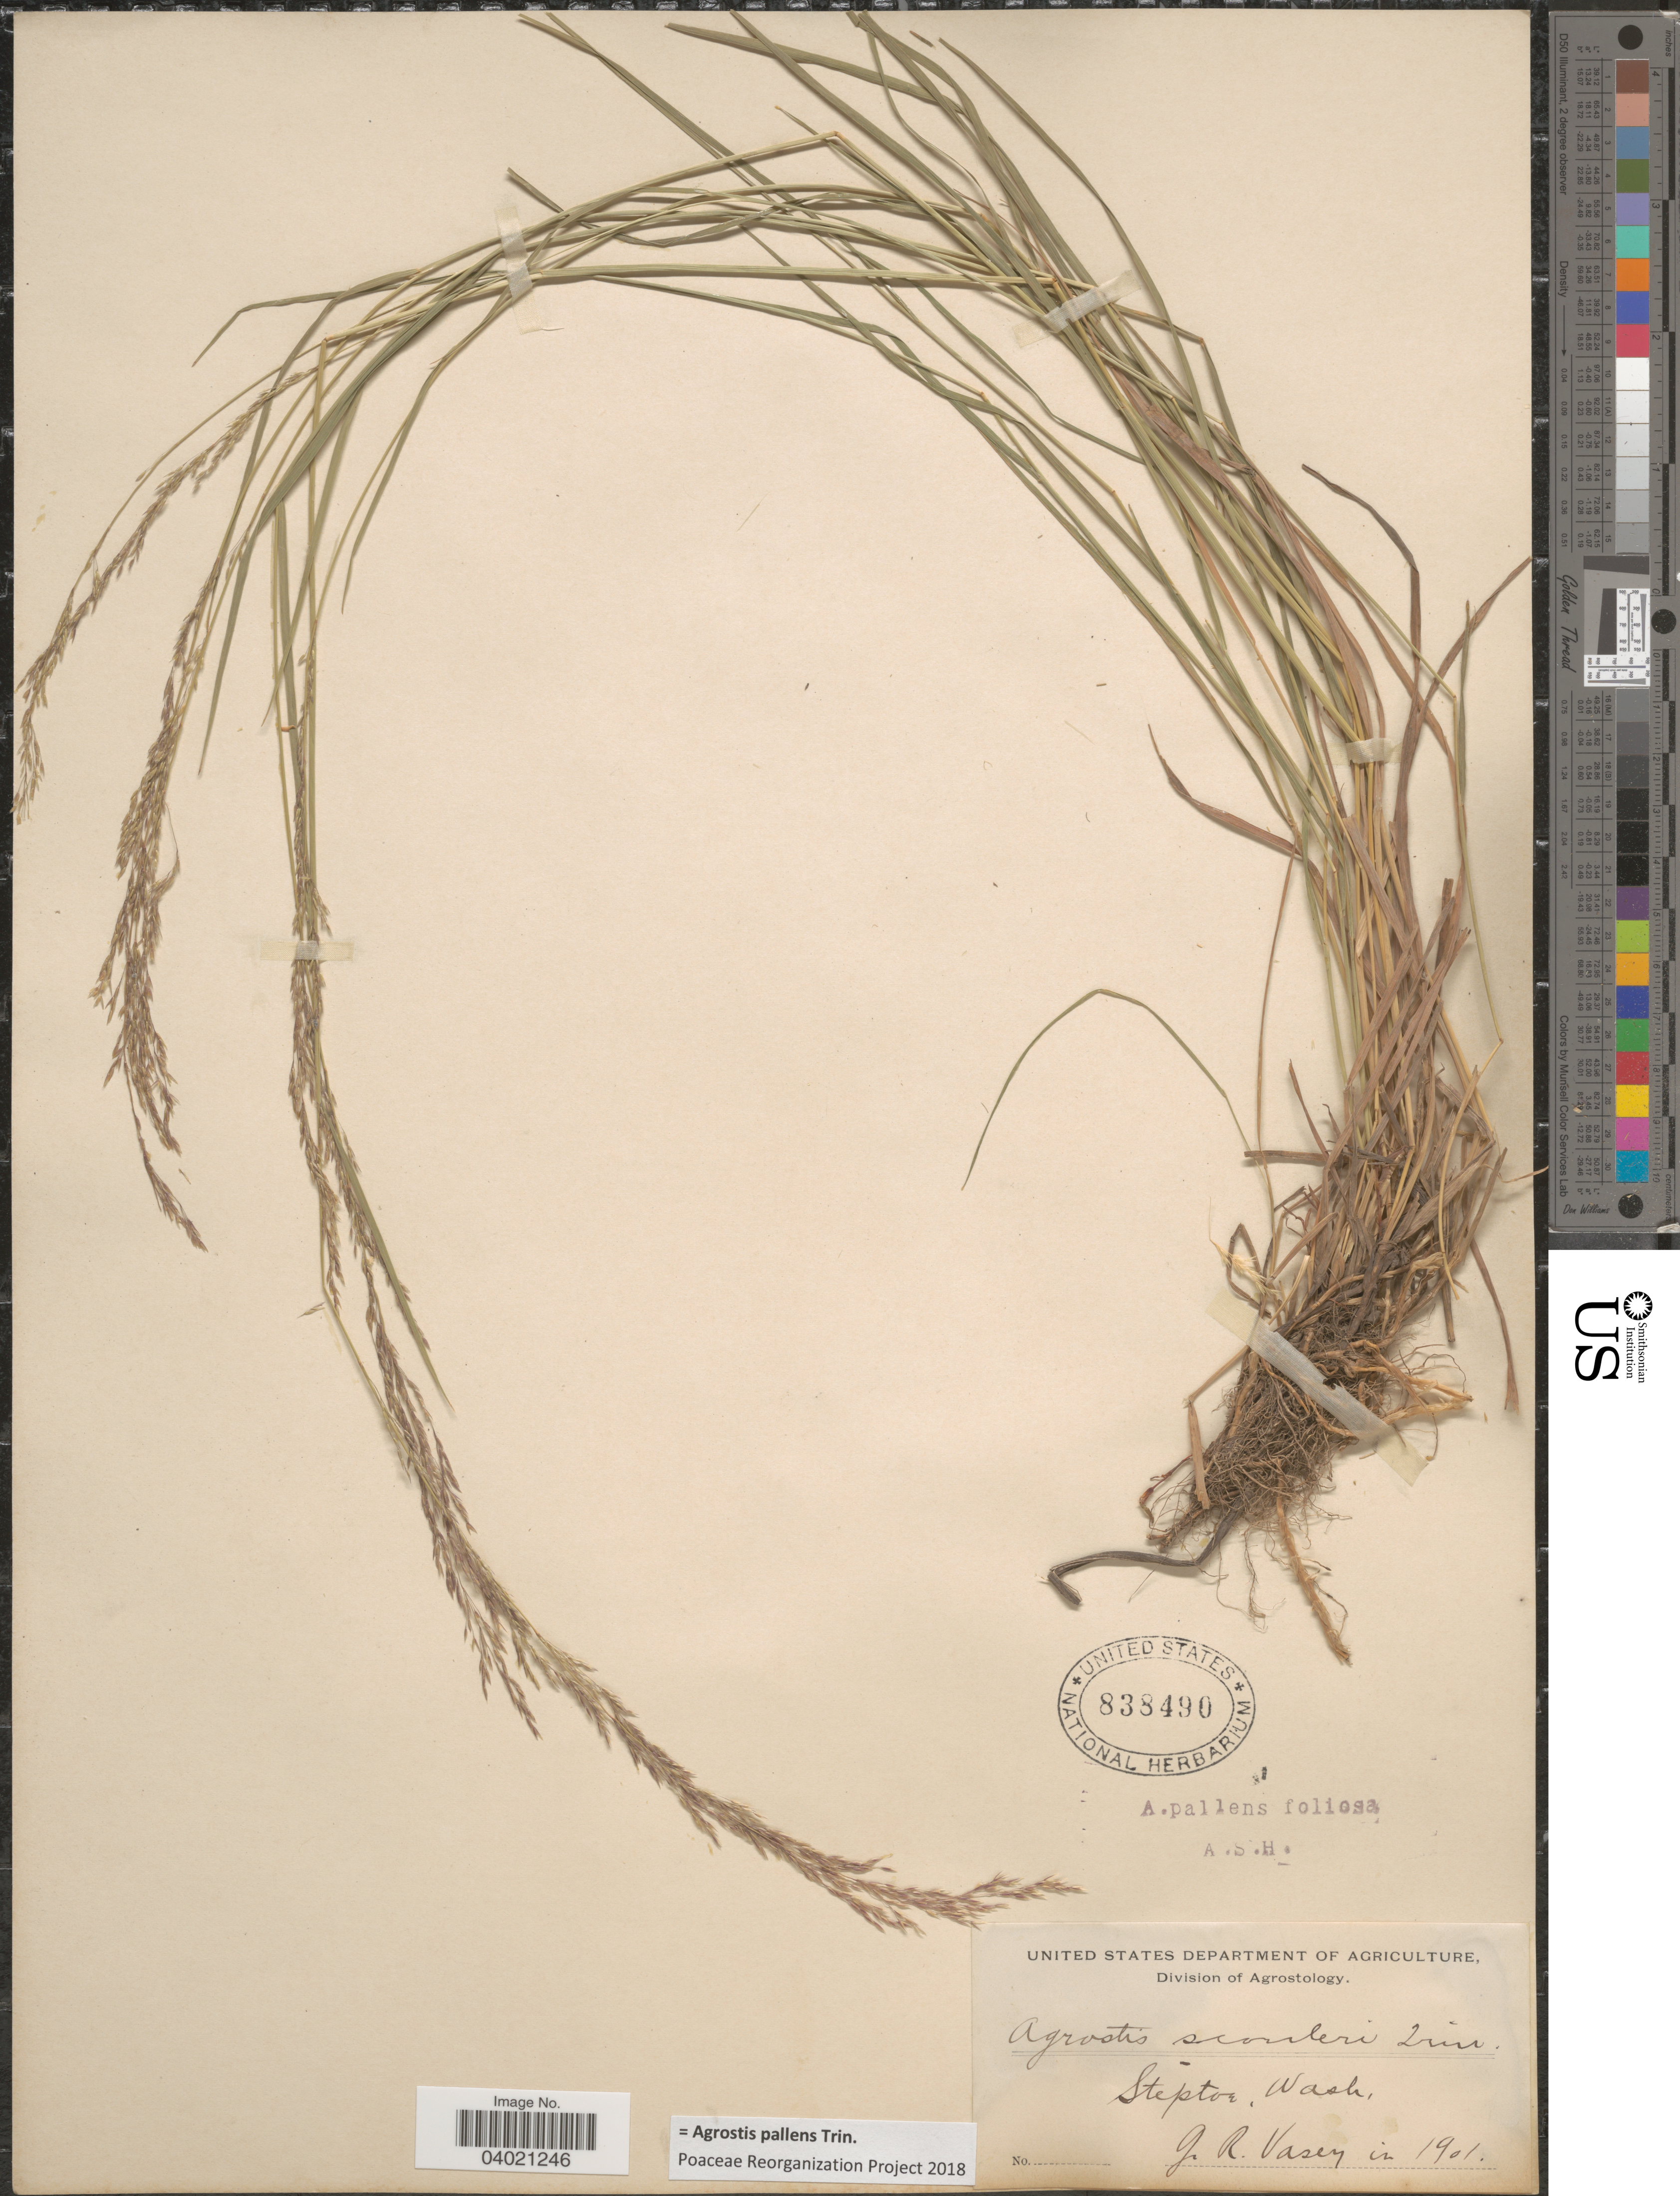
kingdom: Plantae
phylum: Tracheophyta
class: Liliopsida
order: Poales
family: Poaceae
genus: Agrostis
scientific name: Agrostis pallens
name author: Trin.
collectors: G. R. Vasey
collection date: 1901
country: United States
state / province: Washington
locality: Steptoe.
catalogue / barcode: US 838490